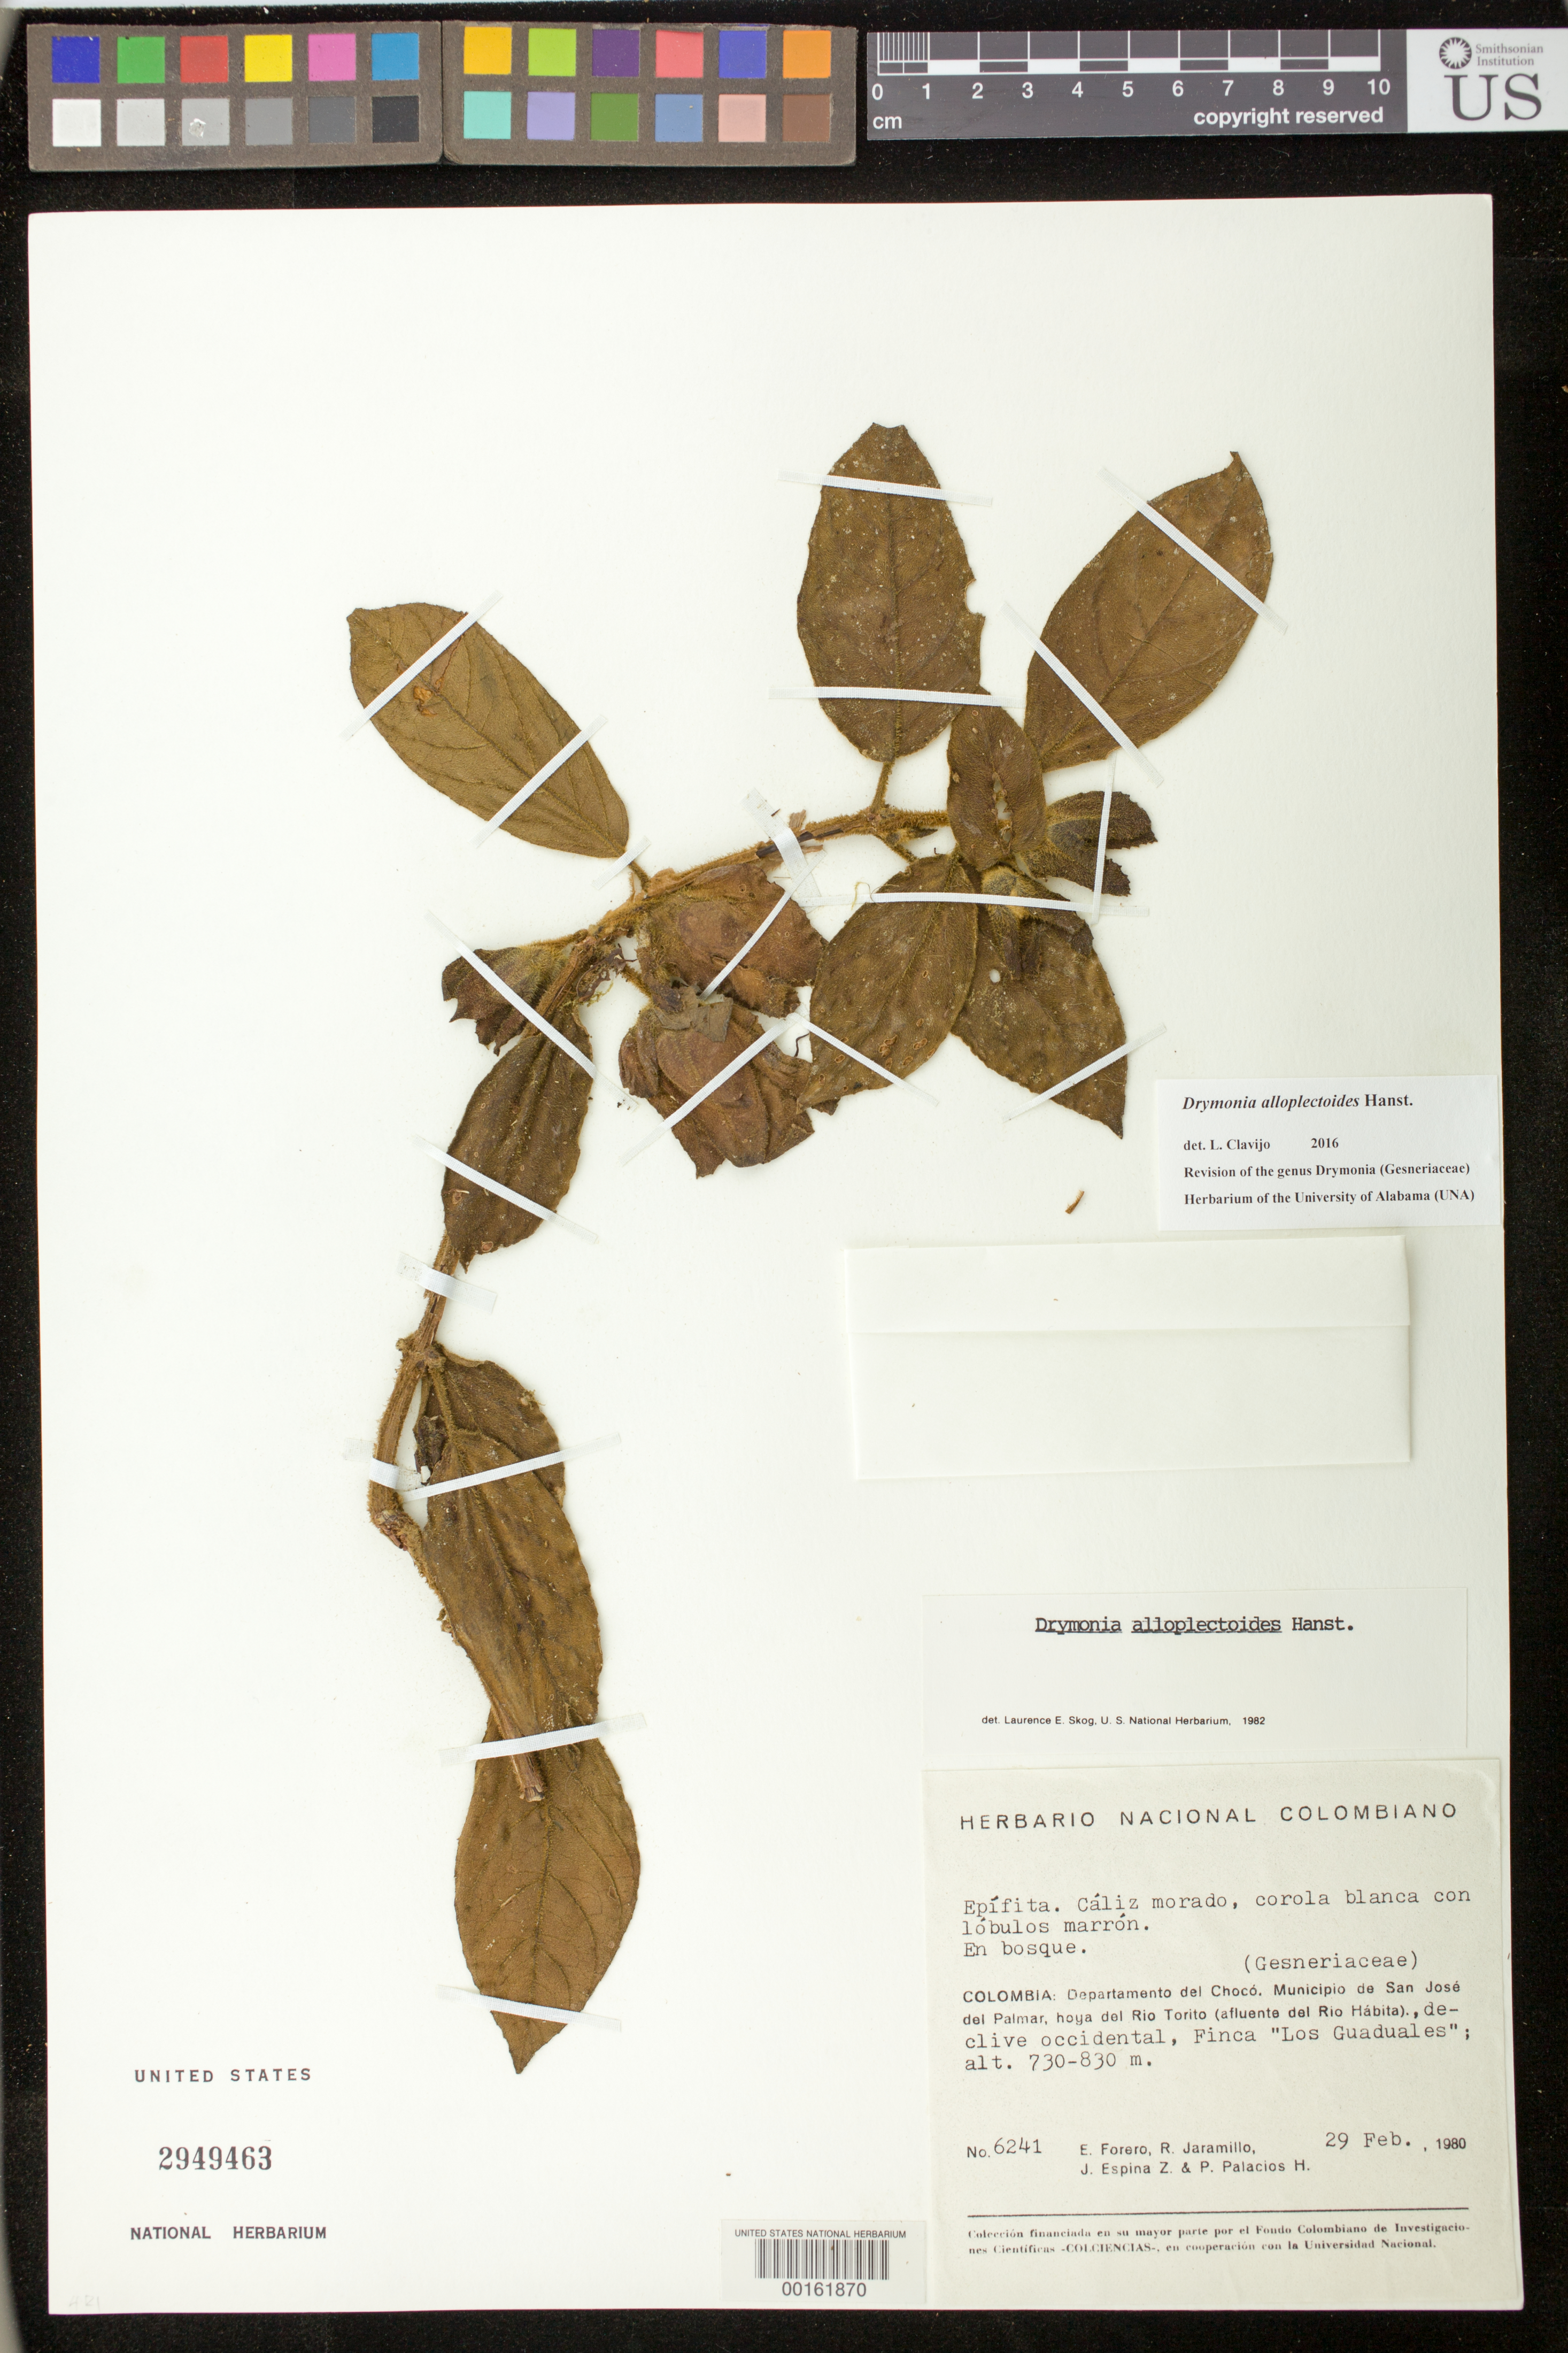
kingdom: Plantae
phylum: Tracheophyta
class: Magnoliopsida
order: Lamiales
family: Gesneriaceae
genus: Drymonia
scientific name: Drymonia alloplectoides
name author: Hanst.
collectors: E. Forero, R. Jaramillo M., J. Espina Z. & P. Palacios H.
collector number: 6241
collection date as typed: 29 Feb 1980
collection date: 1980-02-29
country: Colombia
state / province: Chocó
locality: Municipality of San Jose del Palmar, valley of Rio Torito (trib of Rio Habita), western slope, Finca "Los Guaduales"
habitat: In forest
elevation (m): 730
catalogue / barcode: US 2949463